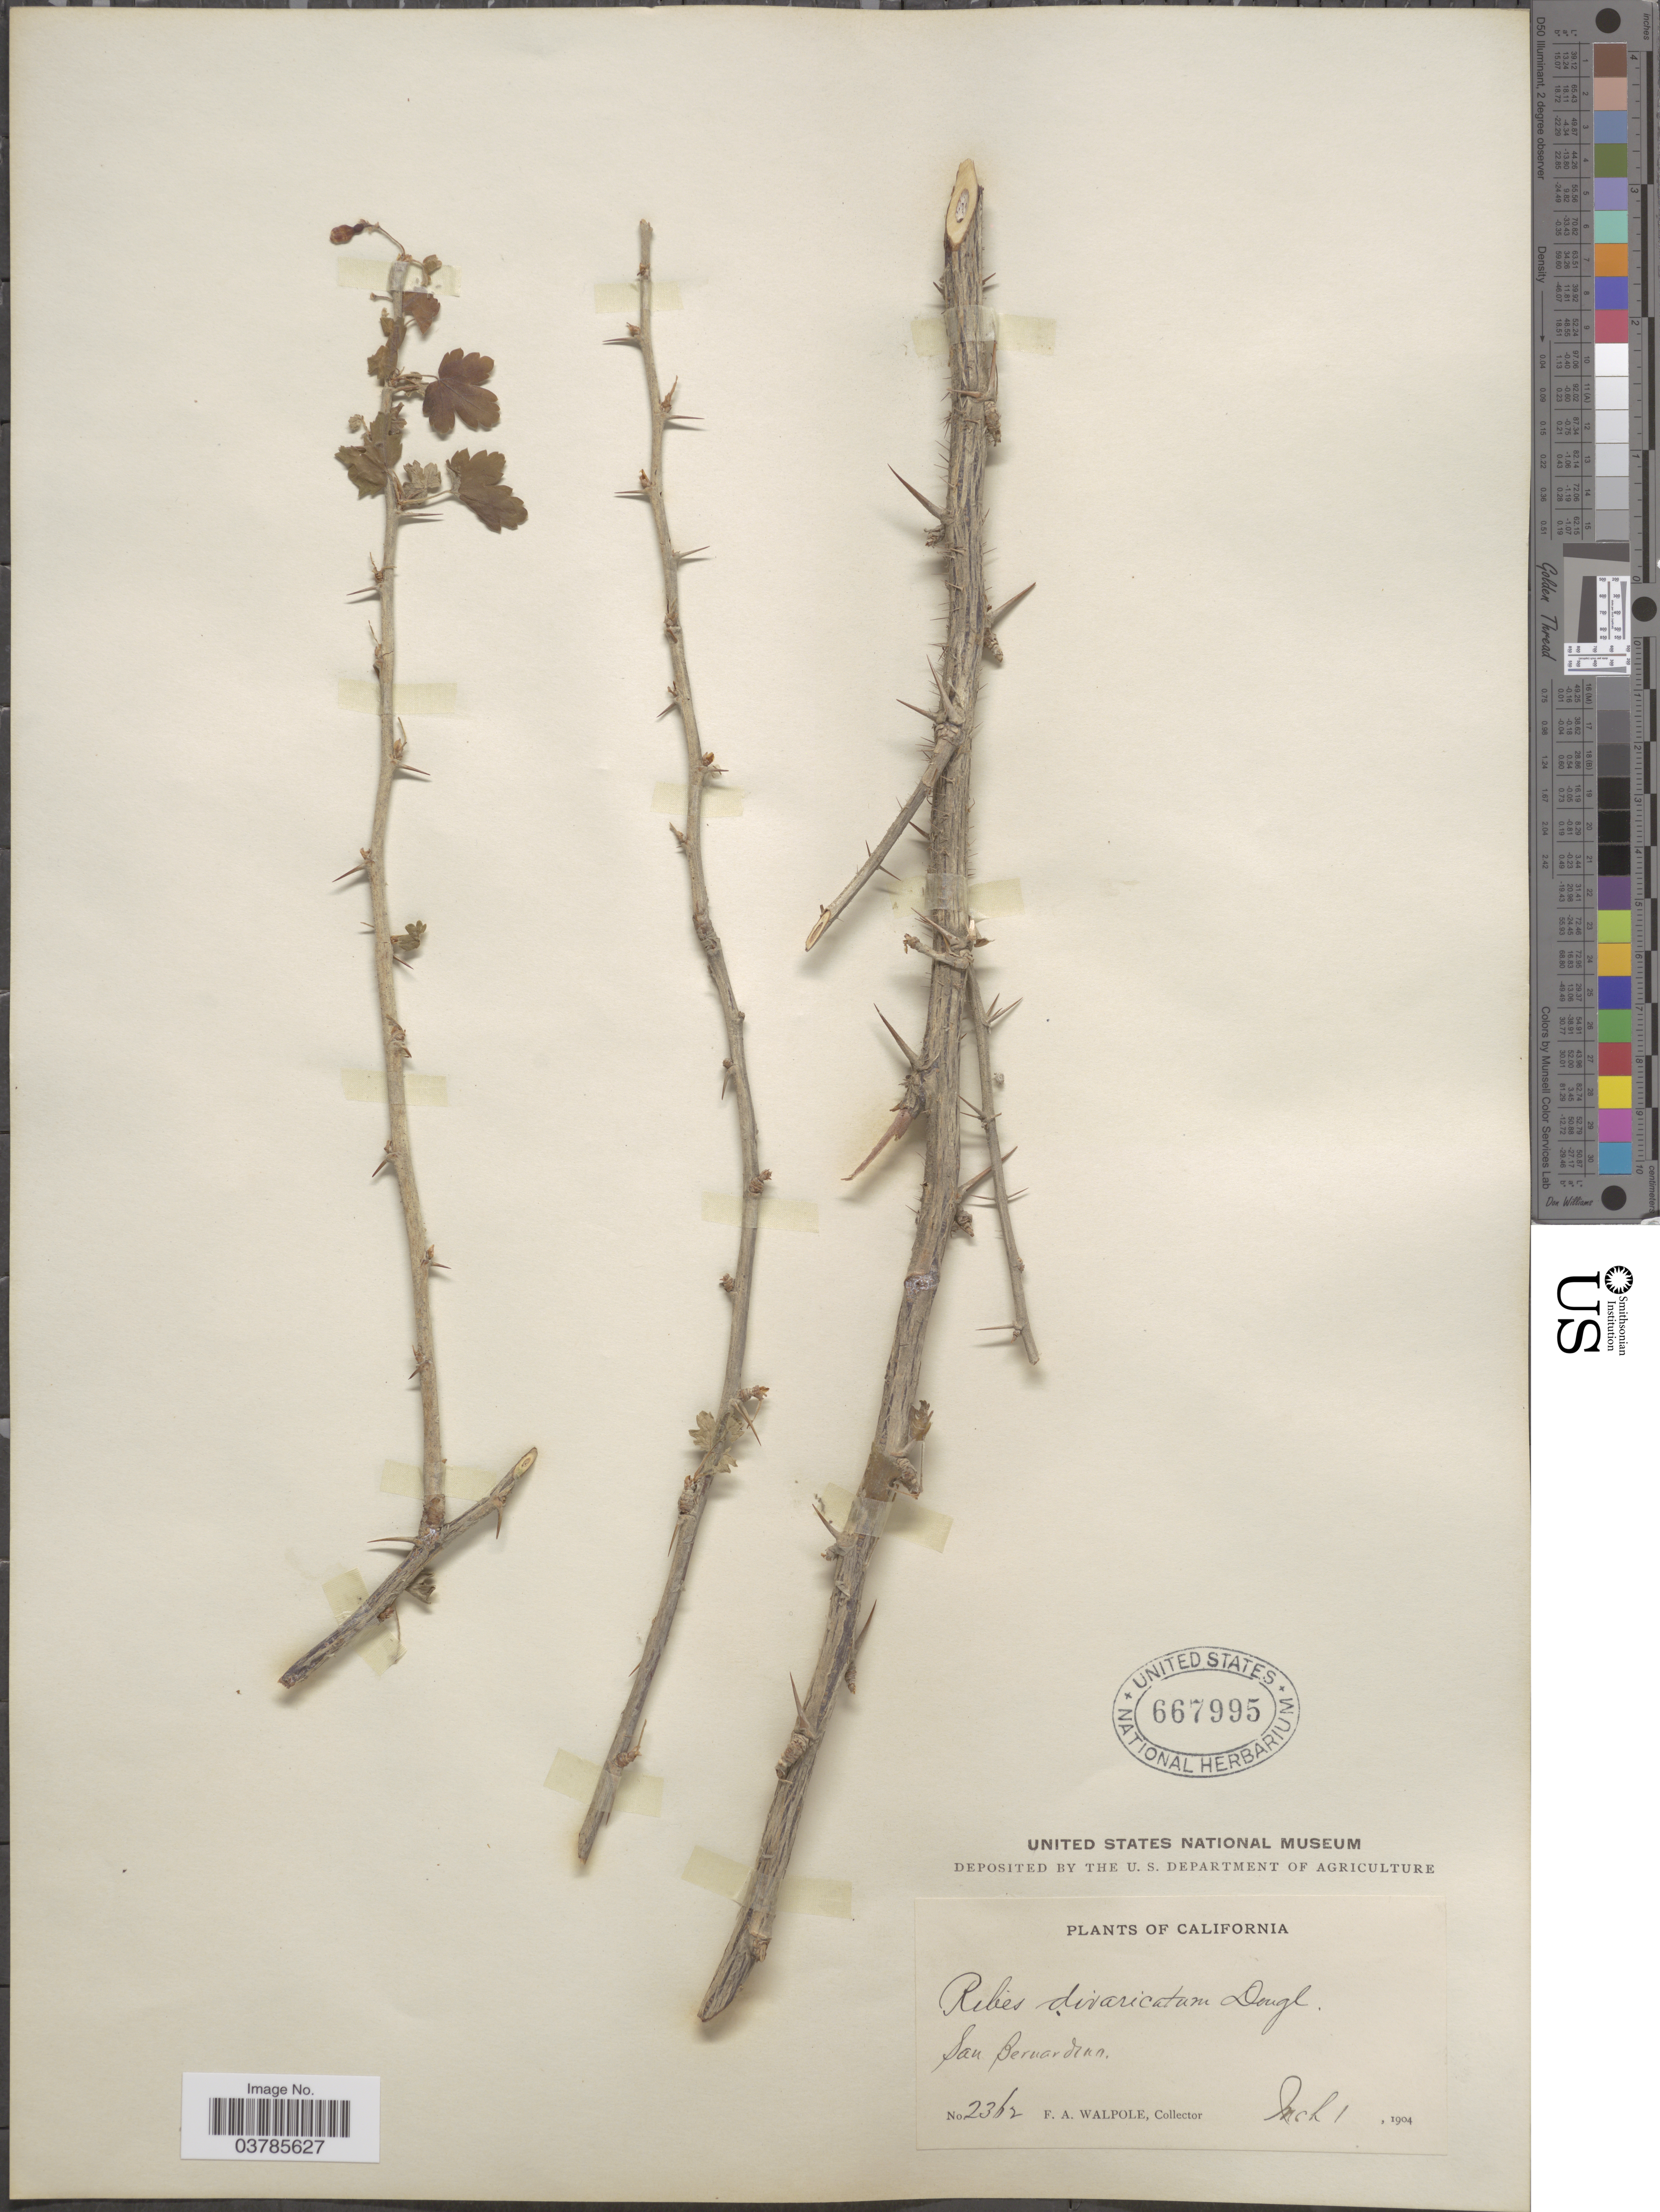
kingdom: Plantae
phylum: Tracheophyta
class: Magnoliopsida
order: Saxifragales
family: Grossulariaceae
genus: Ribes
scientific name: Ribes divaricatum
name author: Douglas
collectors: F. Walpole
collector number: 2362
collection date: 1904-03-01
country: United States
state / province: California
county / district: San Bernardino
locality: San Bernardino.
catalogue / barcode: US 667995